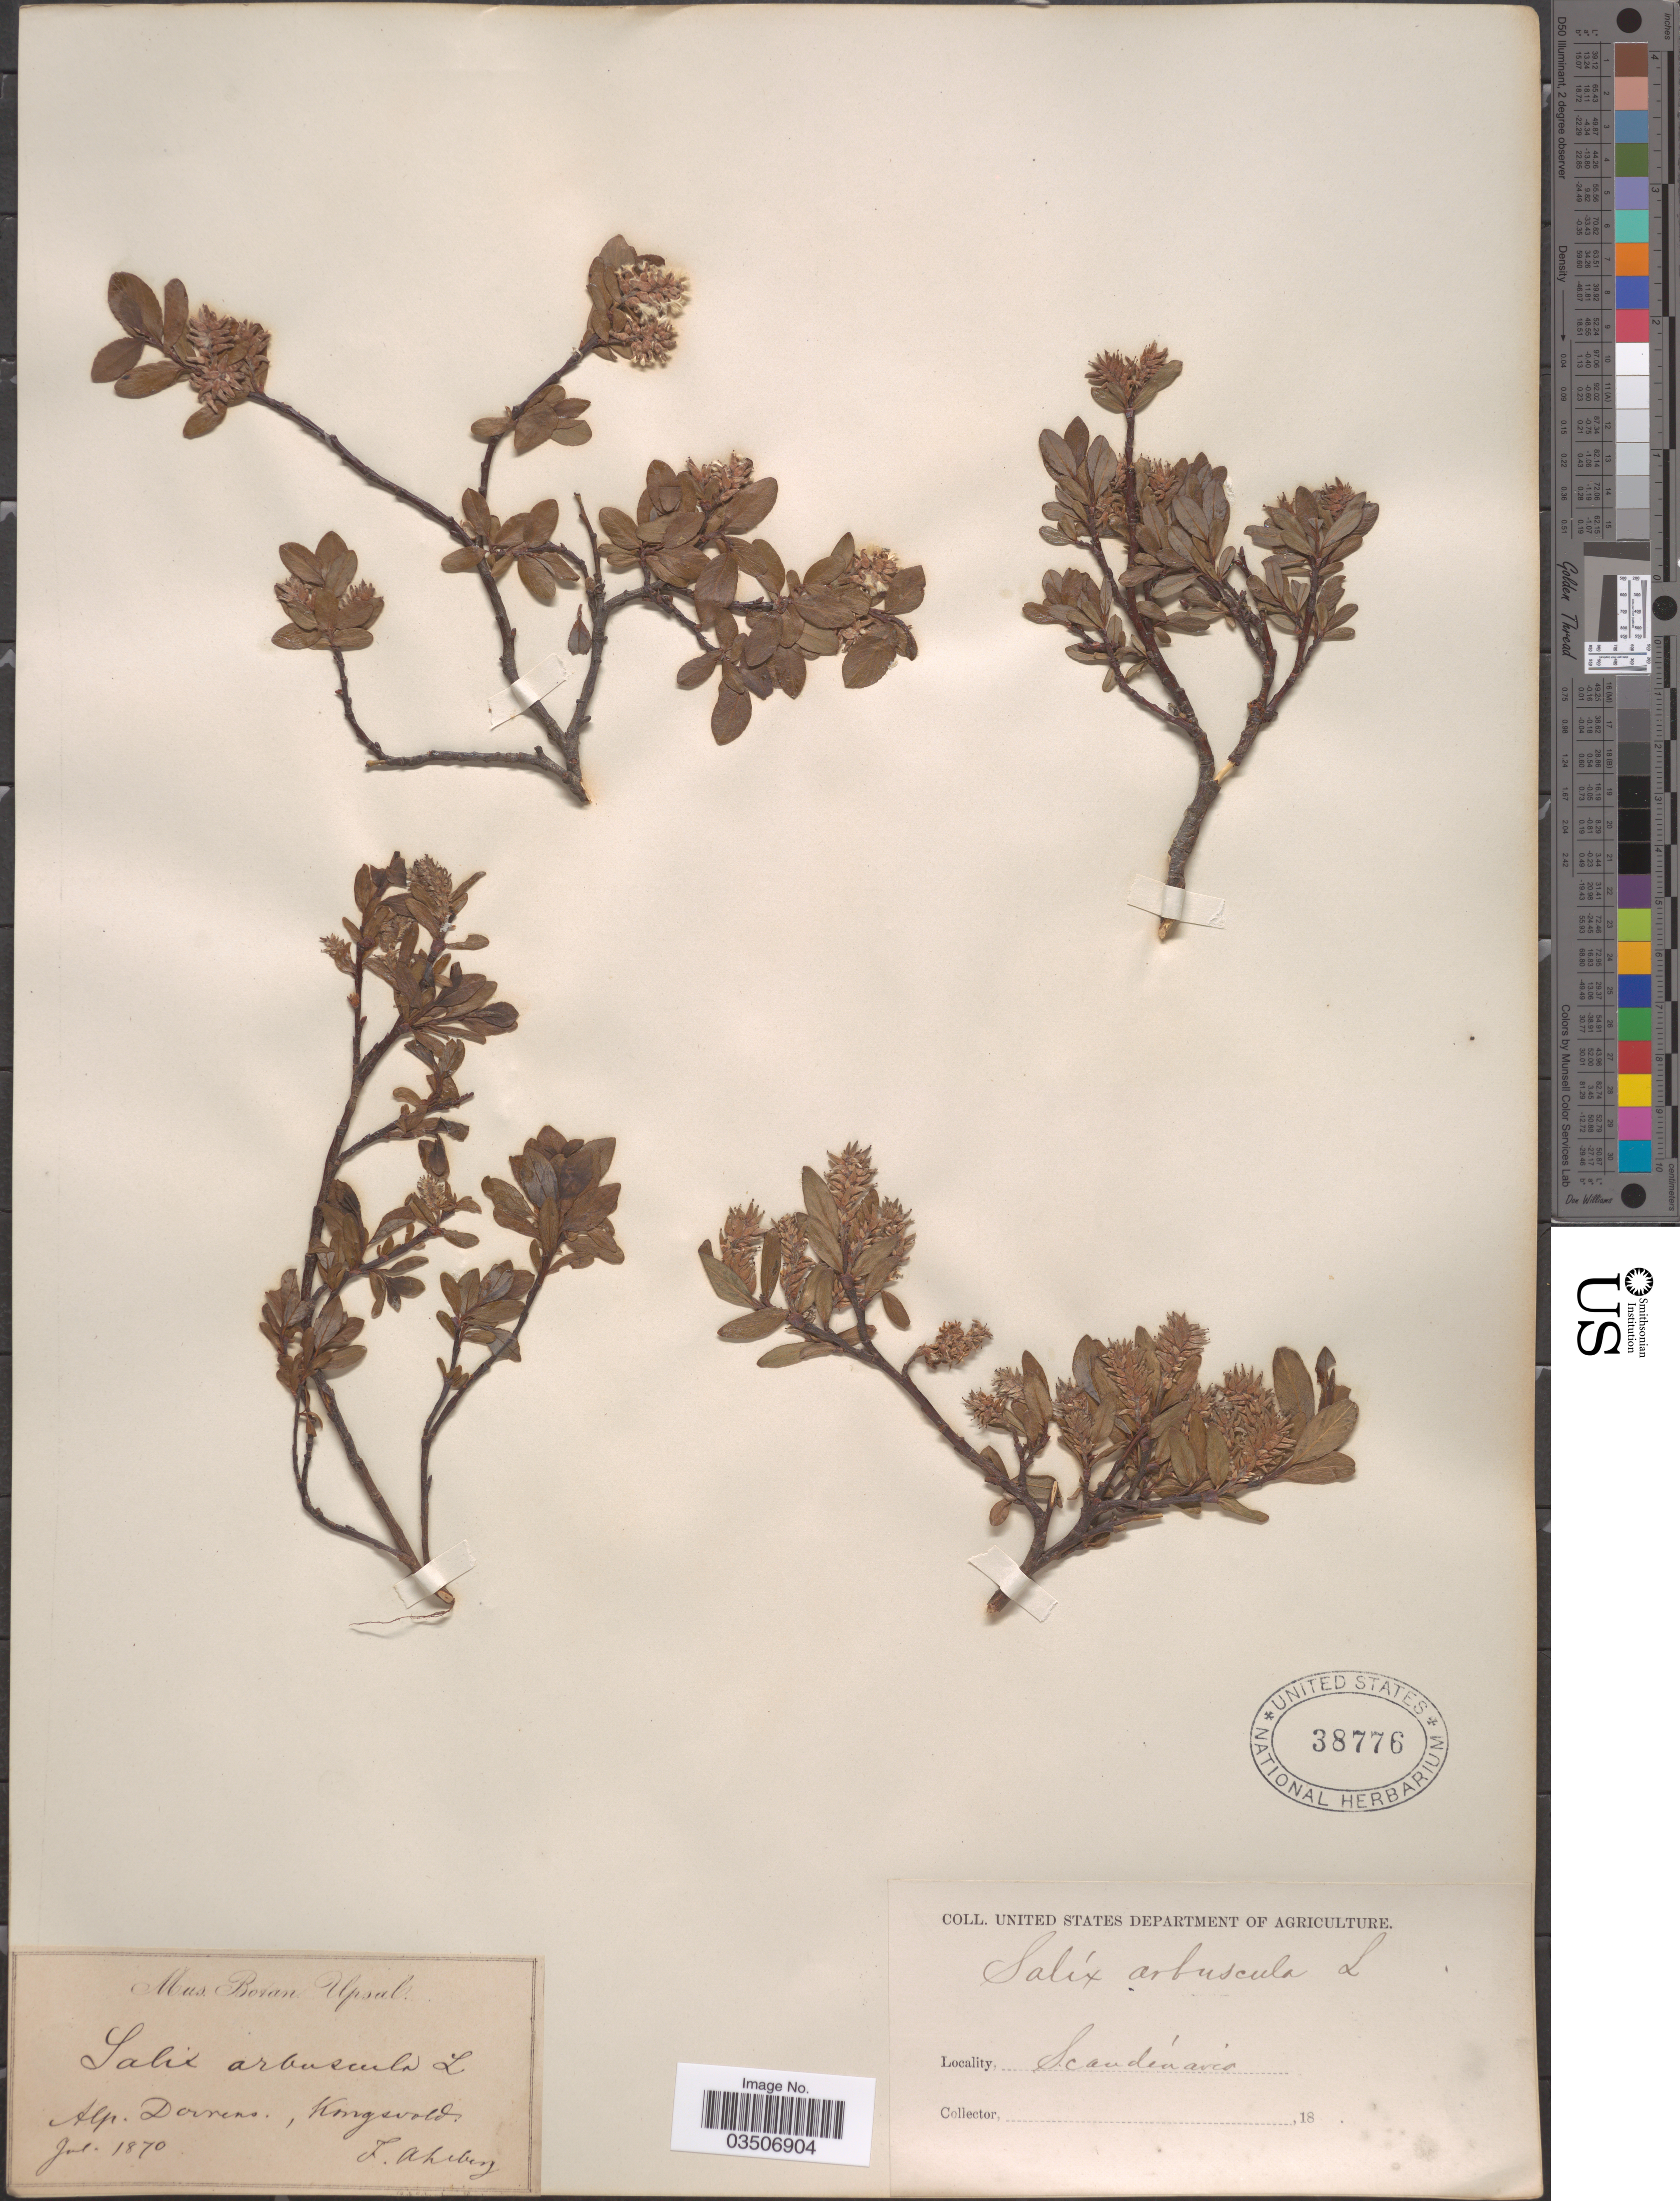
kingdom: Plantae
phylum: Tracheophyta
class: Magnoliopsida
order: Malpighiales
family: Salicaceae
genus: Salix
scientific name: Salix arbuscula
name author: L.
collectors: F. Ohlberg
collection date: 1870-07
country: Norway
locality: Alp. Dovrens., Kongsvold. Scandinavia.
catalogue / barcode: US 38776